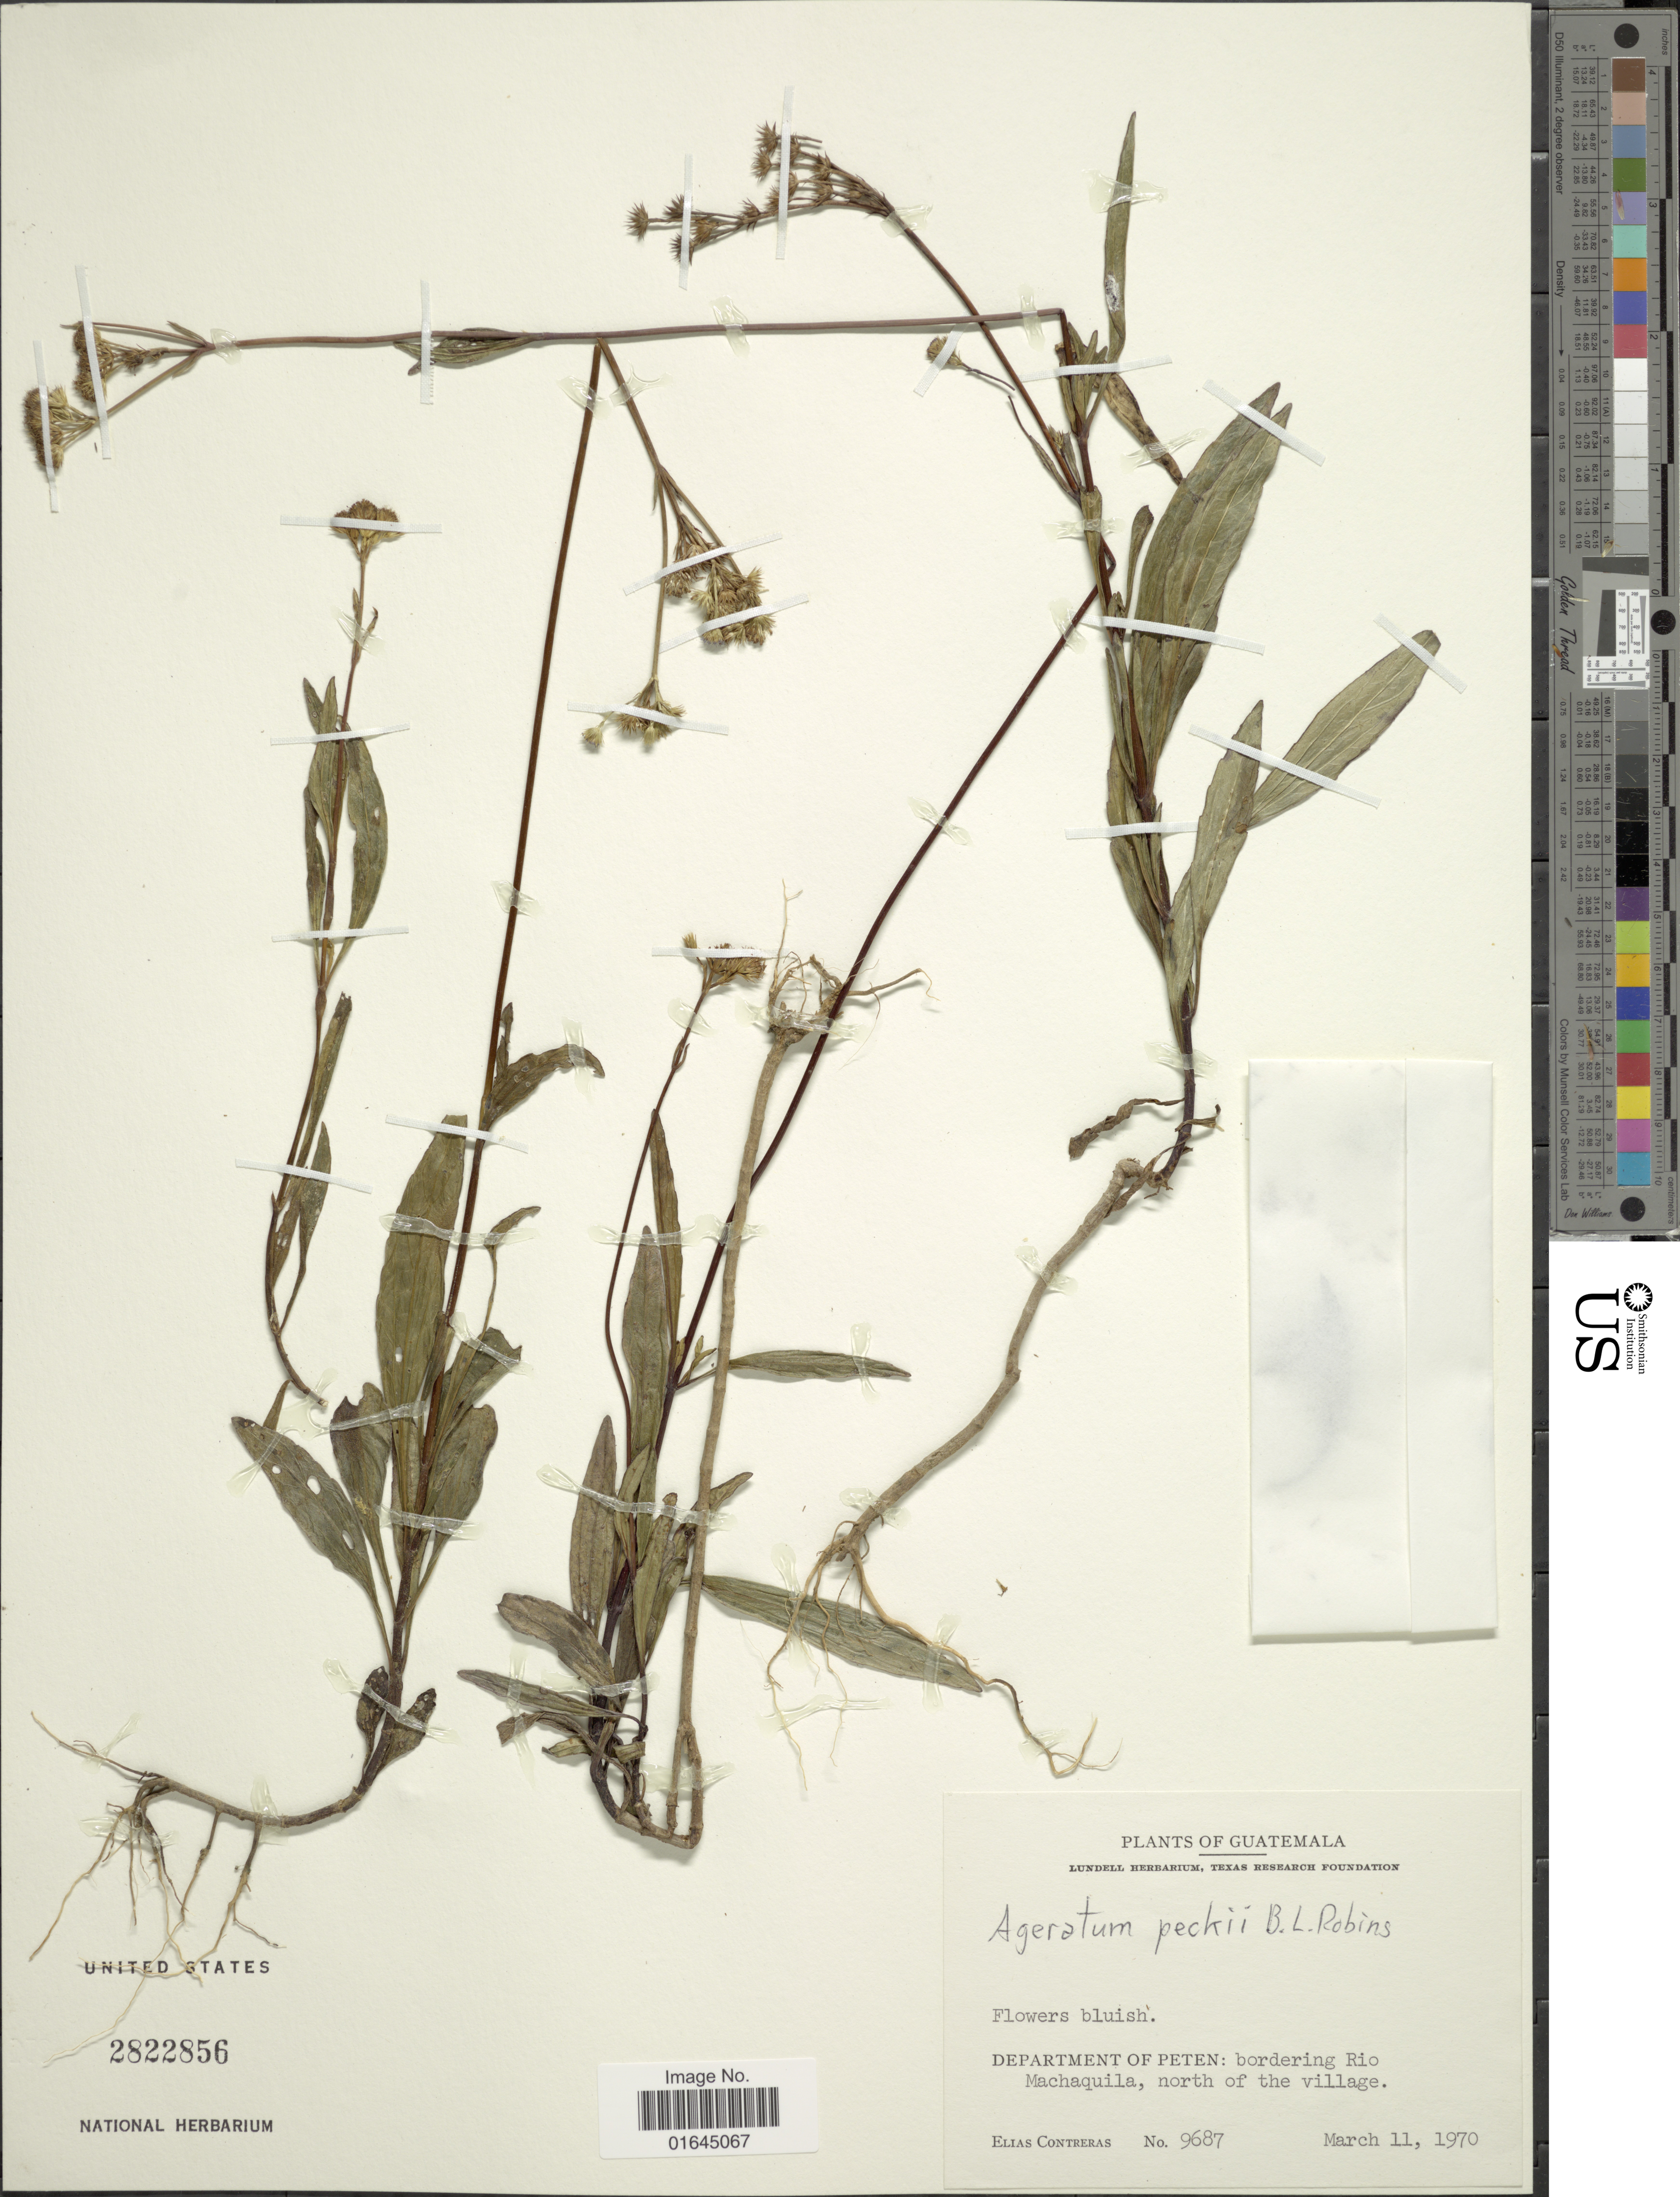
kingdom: Plantae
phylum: Tracheophyta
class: Magnoliopsida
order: Asterales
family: Asteraceae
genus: Ageratum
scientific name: Ageratum peckii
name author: B.L. Rob.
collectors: E. Contreras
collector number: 9687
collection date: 1970-03-11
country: Guatemala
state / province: El Petén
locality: Department of Peten: bordering Rio Machaquila, north of the village.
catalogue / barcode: US 2822856